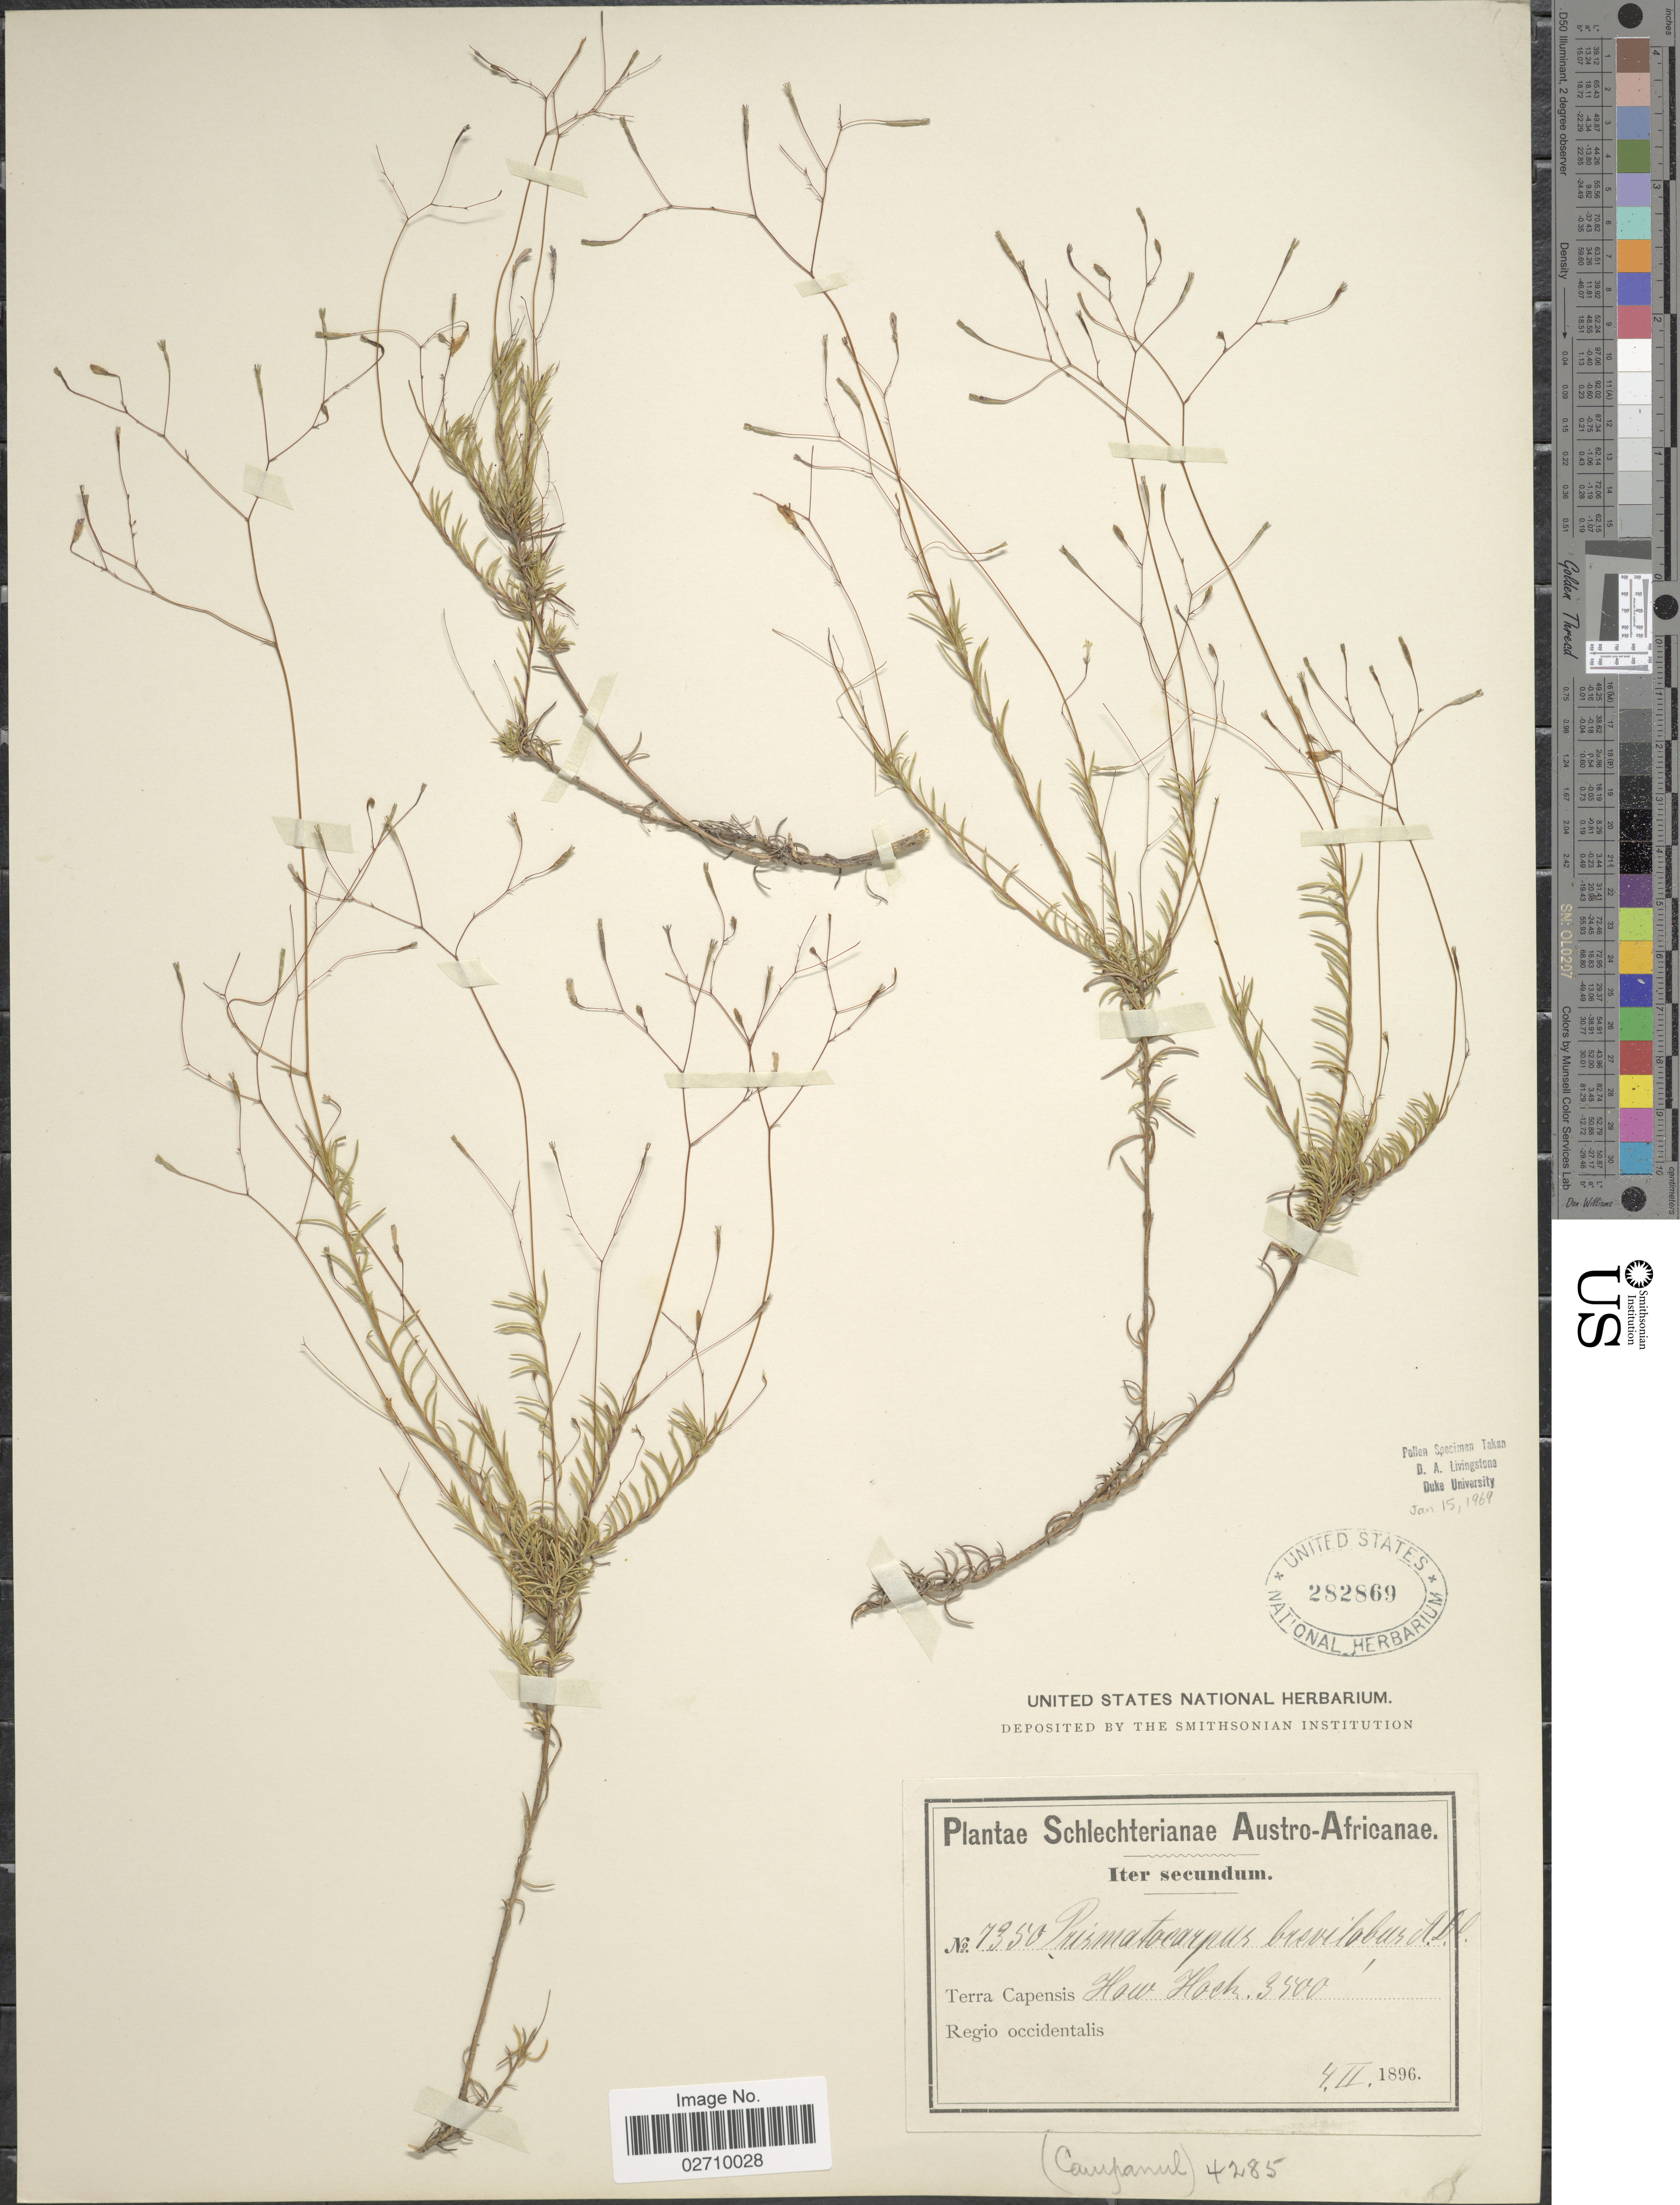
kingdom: Plantae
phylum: Tracheophyta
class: Magnoliopsida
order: Asterales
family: Campanulaceae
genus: Prismatocarpus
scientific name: Prismatocarpus brevilobus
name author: A. DC.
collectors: Schlechter, --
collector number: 7350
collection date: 1896-02-04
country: South Africa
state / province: Western Cape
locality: Austro-Africanae. Terra Capensis, How Hoek. Regio occidentalis.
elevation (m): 1067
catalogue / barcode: US 282869